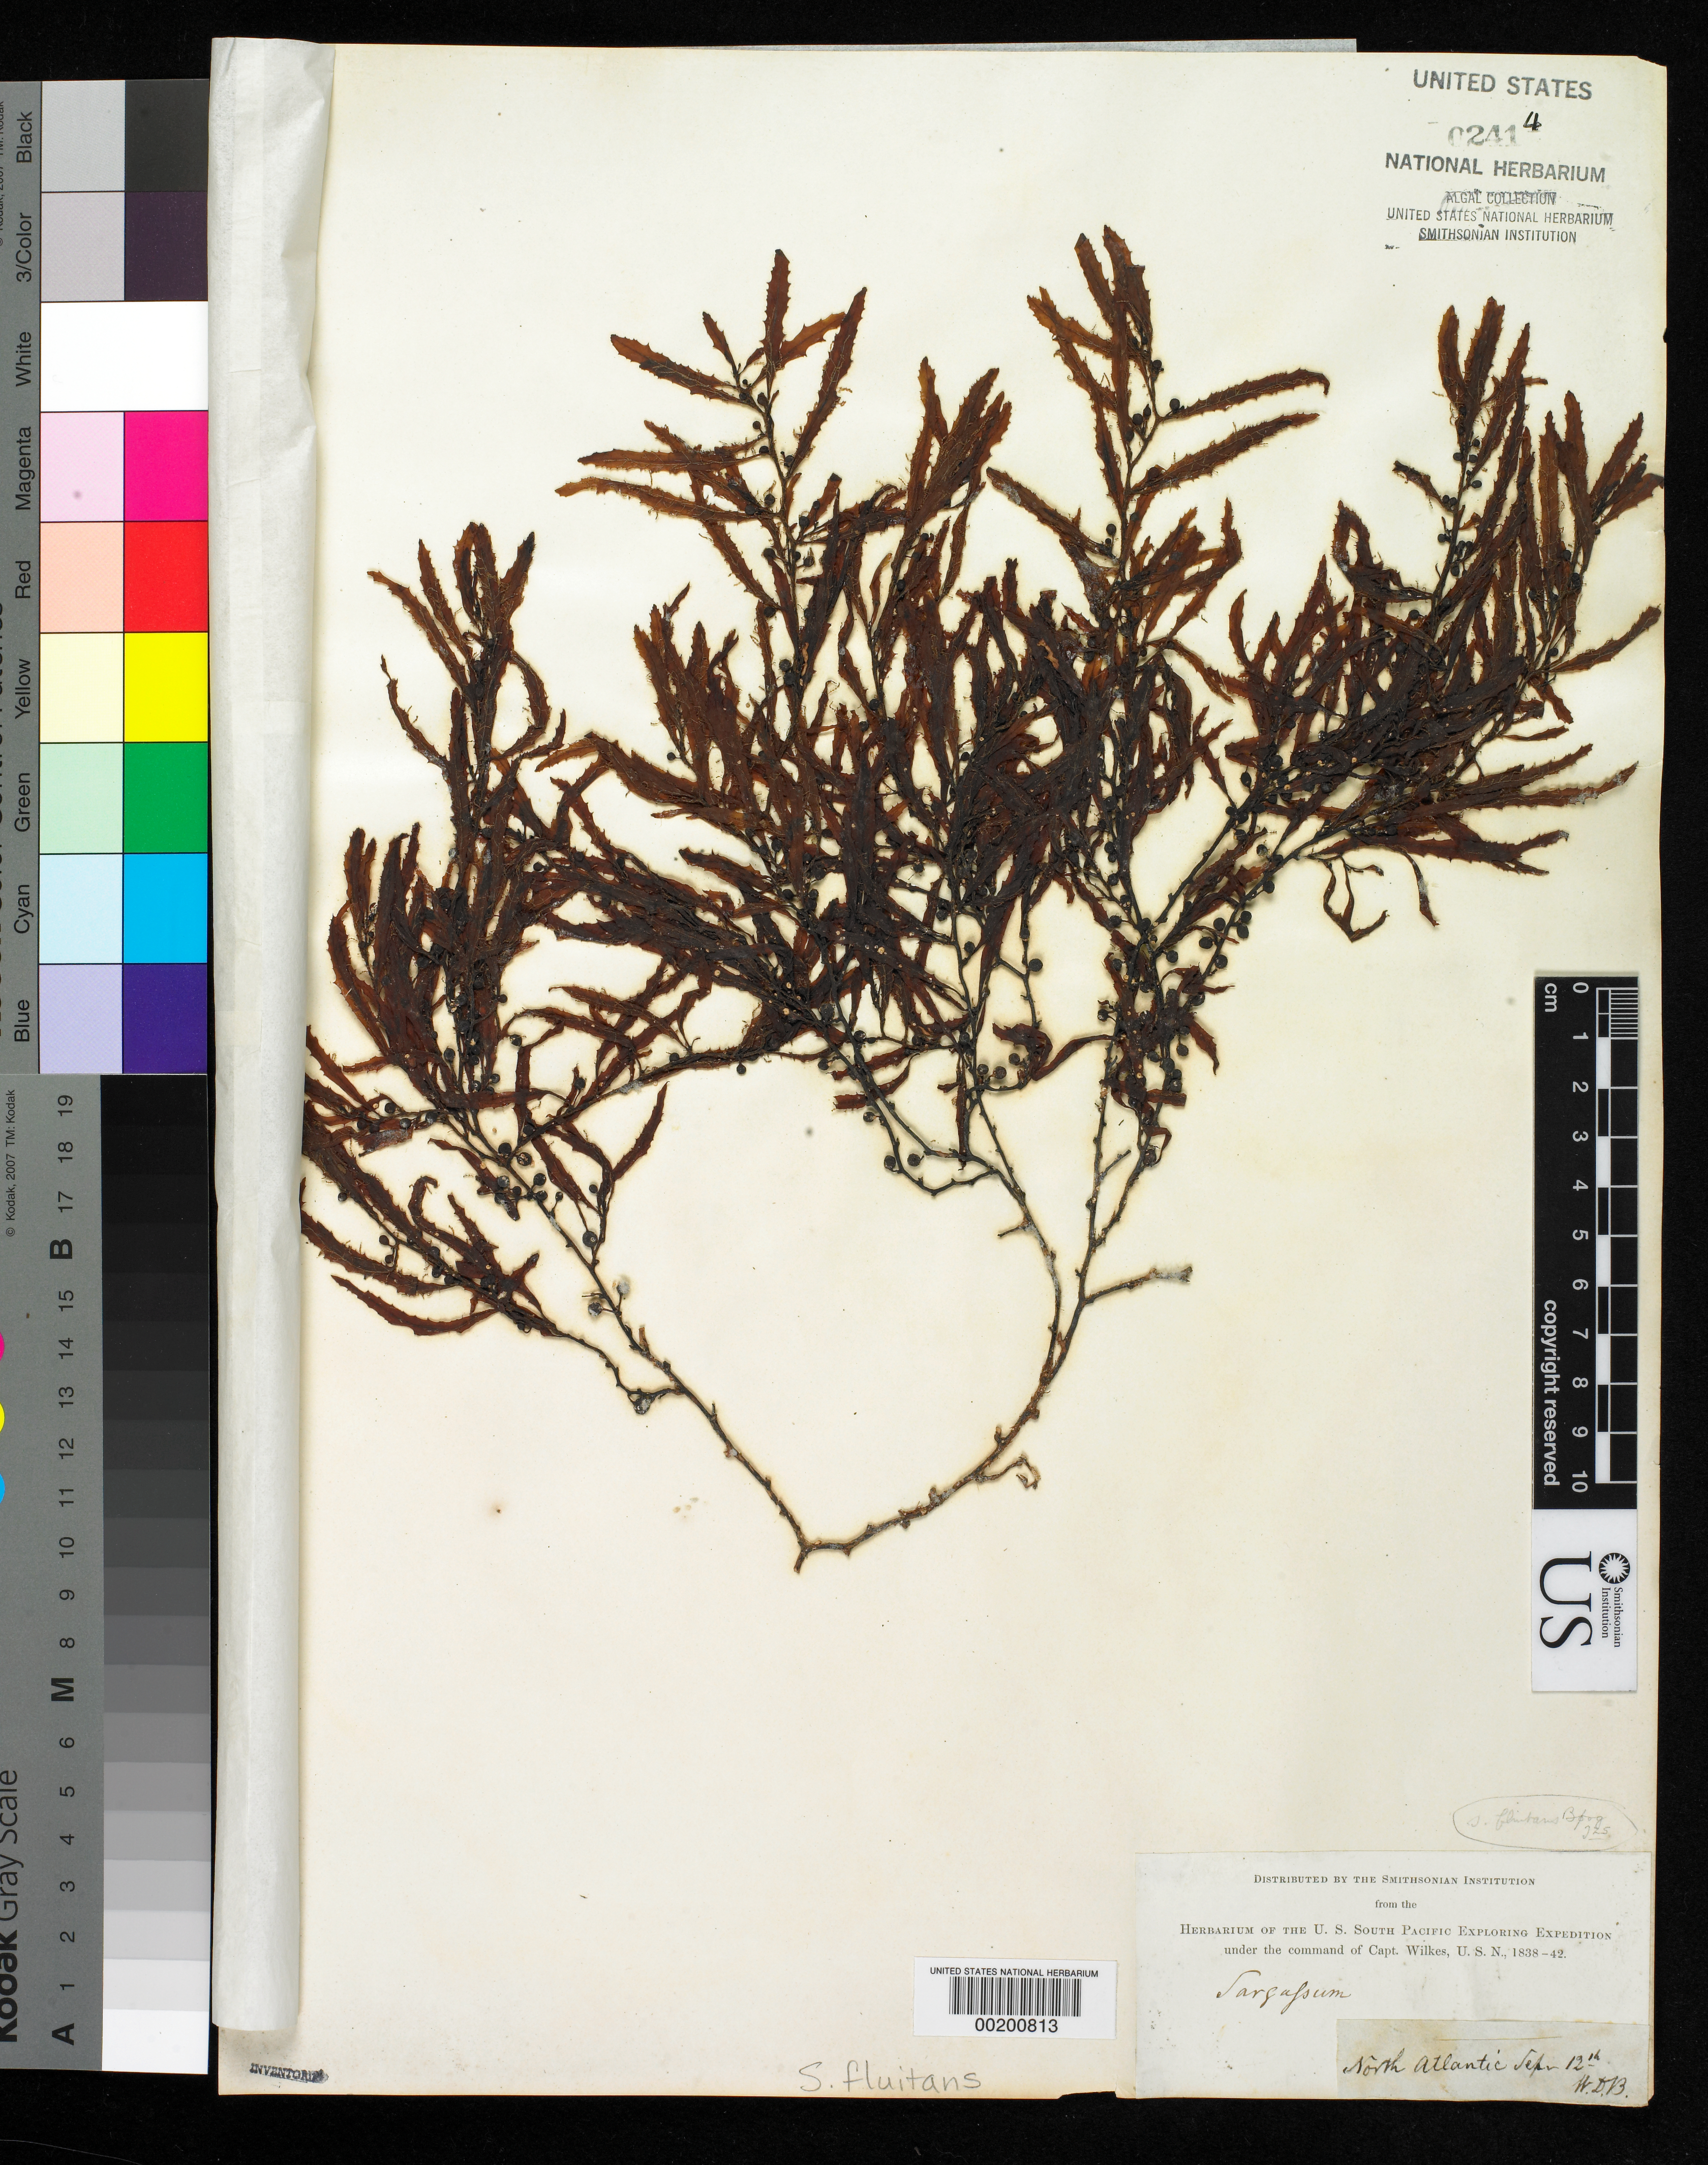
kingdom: Chromista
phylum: Ochrophyta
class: Phaeophyceae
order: Fucales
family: Sargassaceae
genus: Sargassum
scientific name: Sargassum fluitans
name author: (Børgesen) Børgesen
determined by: Taylor, William R.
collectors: W. D. Brackenridge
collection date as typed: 12 Sep 1838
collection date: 1838-09-12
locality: North Atlantic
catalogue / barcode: US 2414